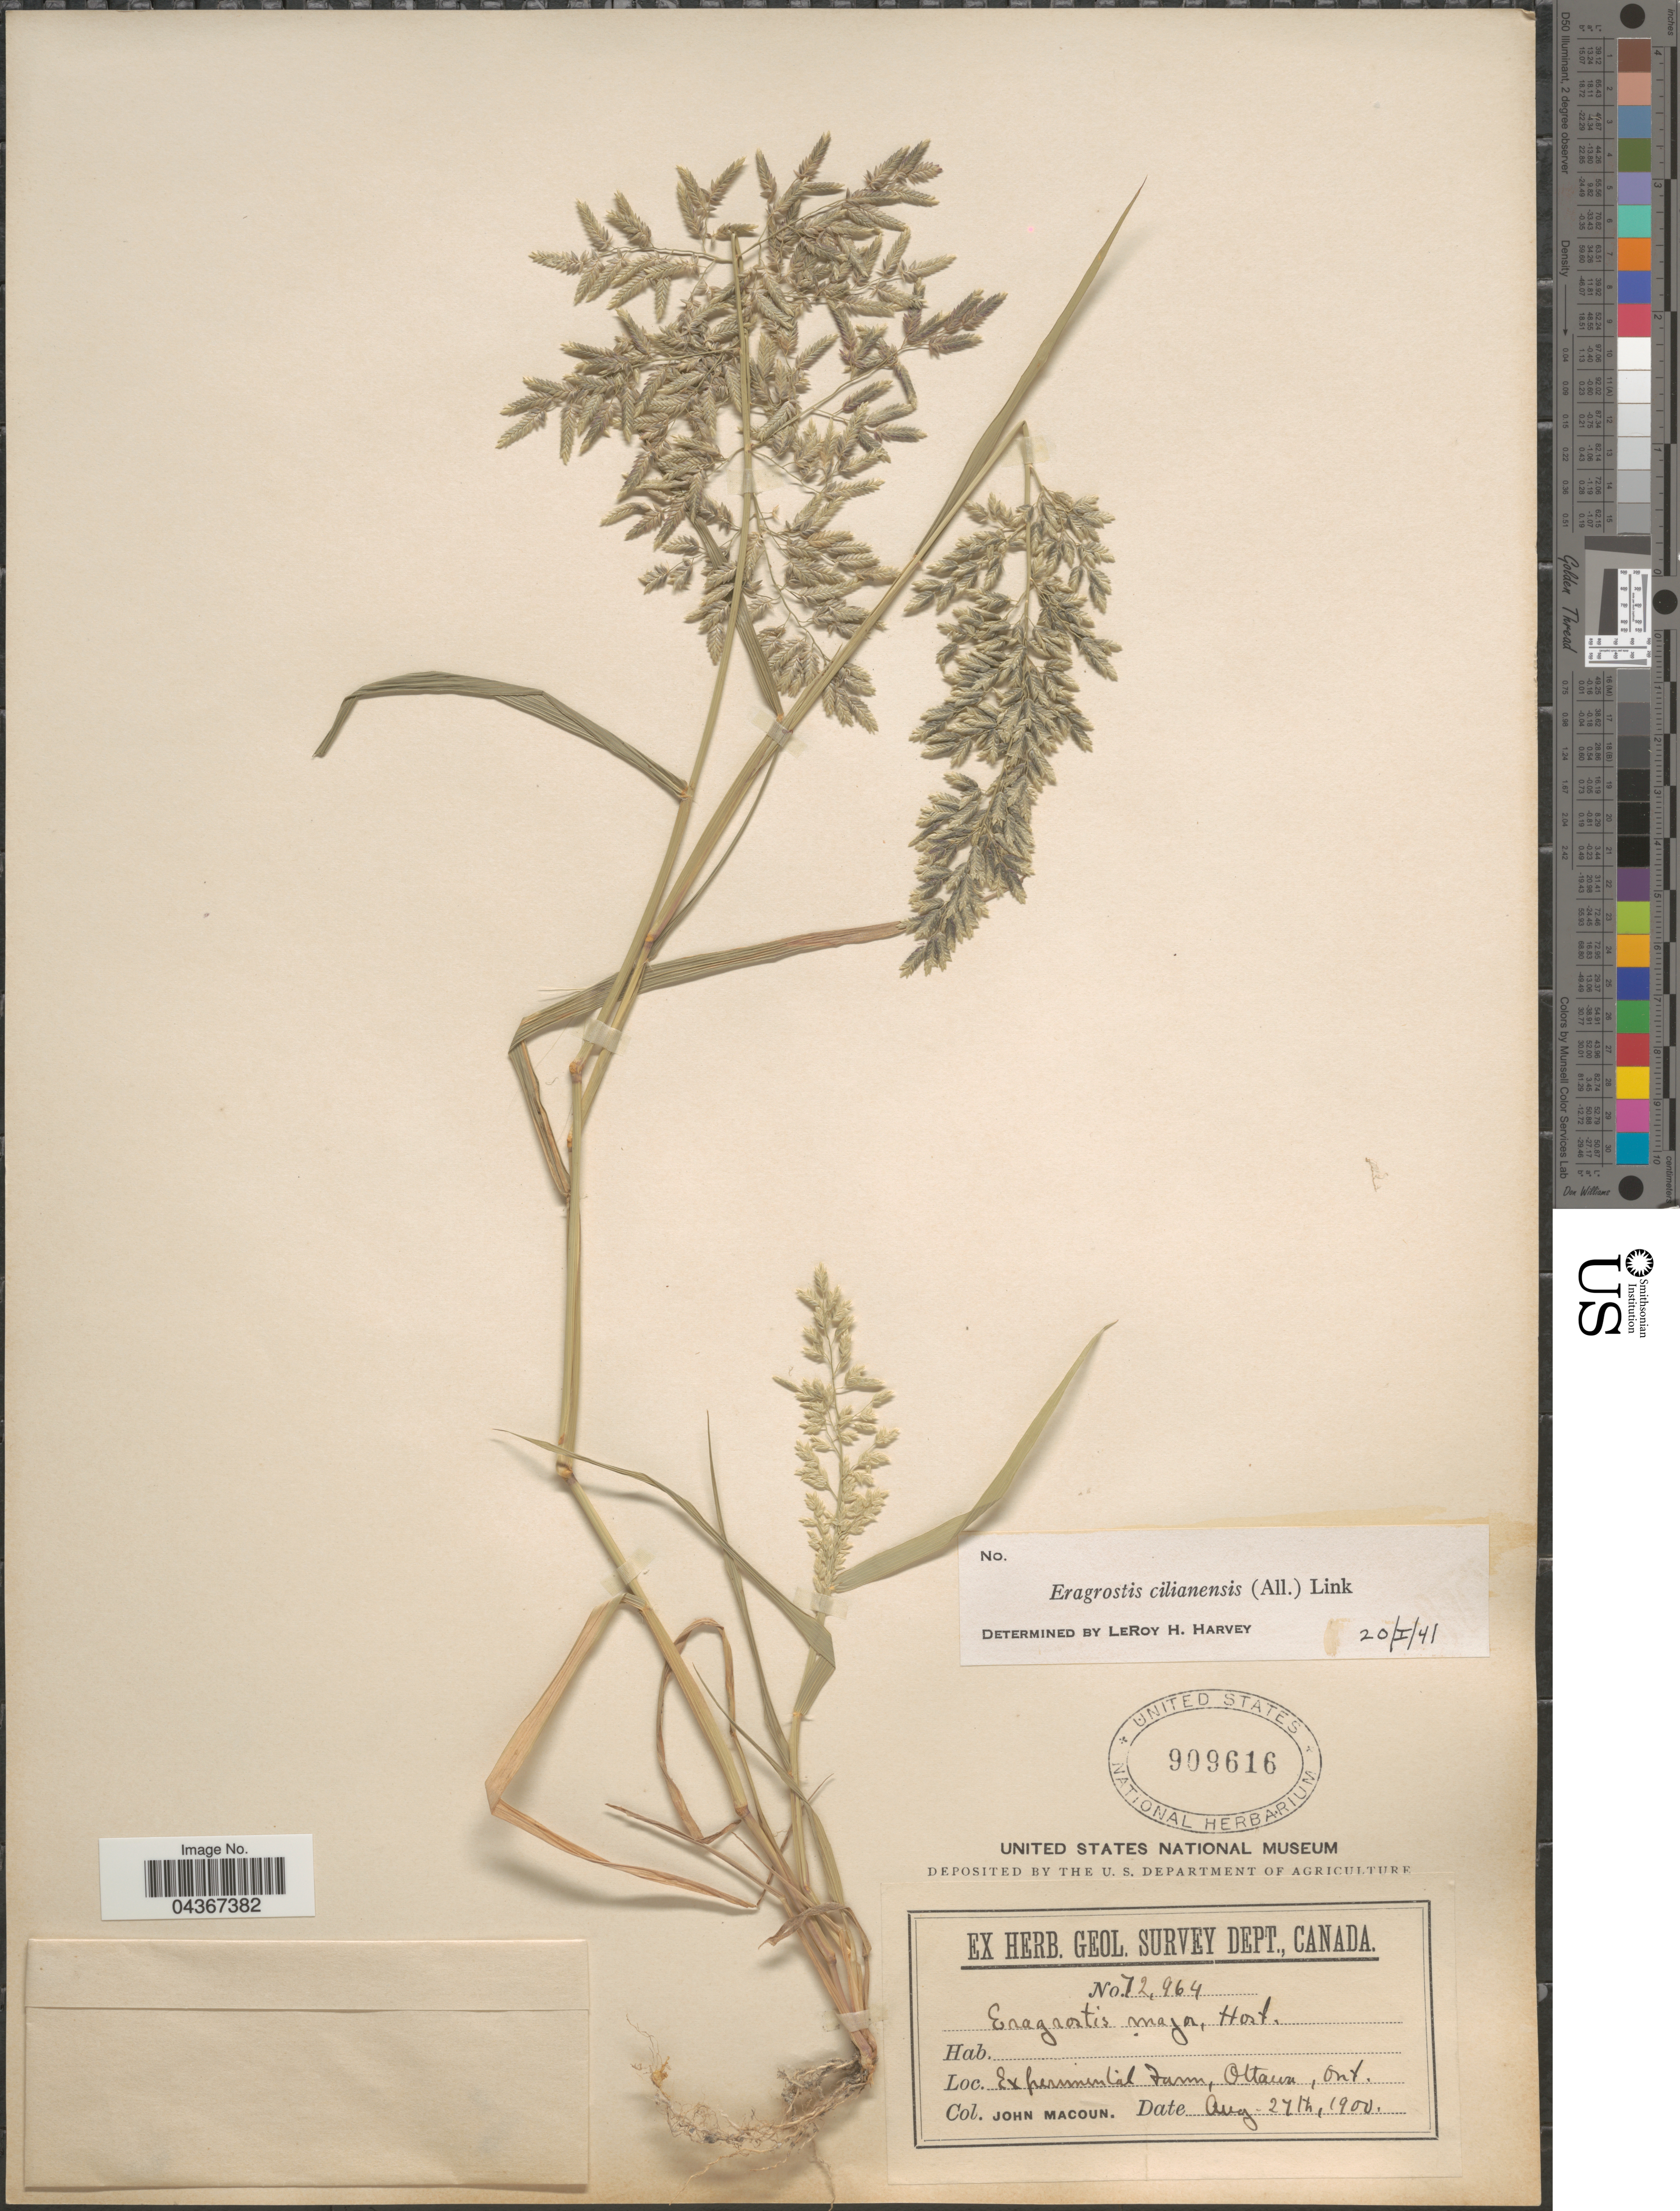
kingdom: Plantae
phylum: Tracheophyta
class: Liliopsida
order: Poales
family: Poaceae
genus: Eragrostis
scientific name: Eragrostis cilianensis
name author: (Bellardi) Vignolo ex Janch.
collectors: J. Macoun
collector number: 72964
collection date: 1900-08-27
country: Canada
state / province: Ontario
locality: Geol. Survey Dept., Canada. Experimental Farm, Ottawa.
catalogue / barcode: US 909616